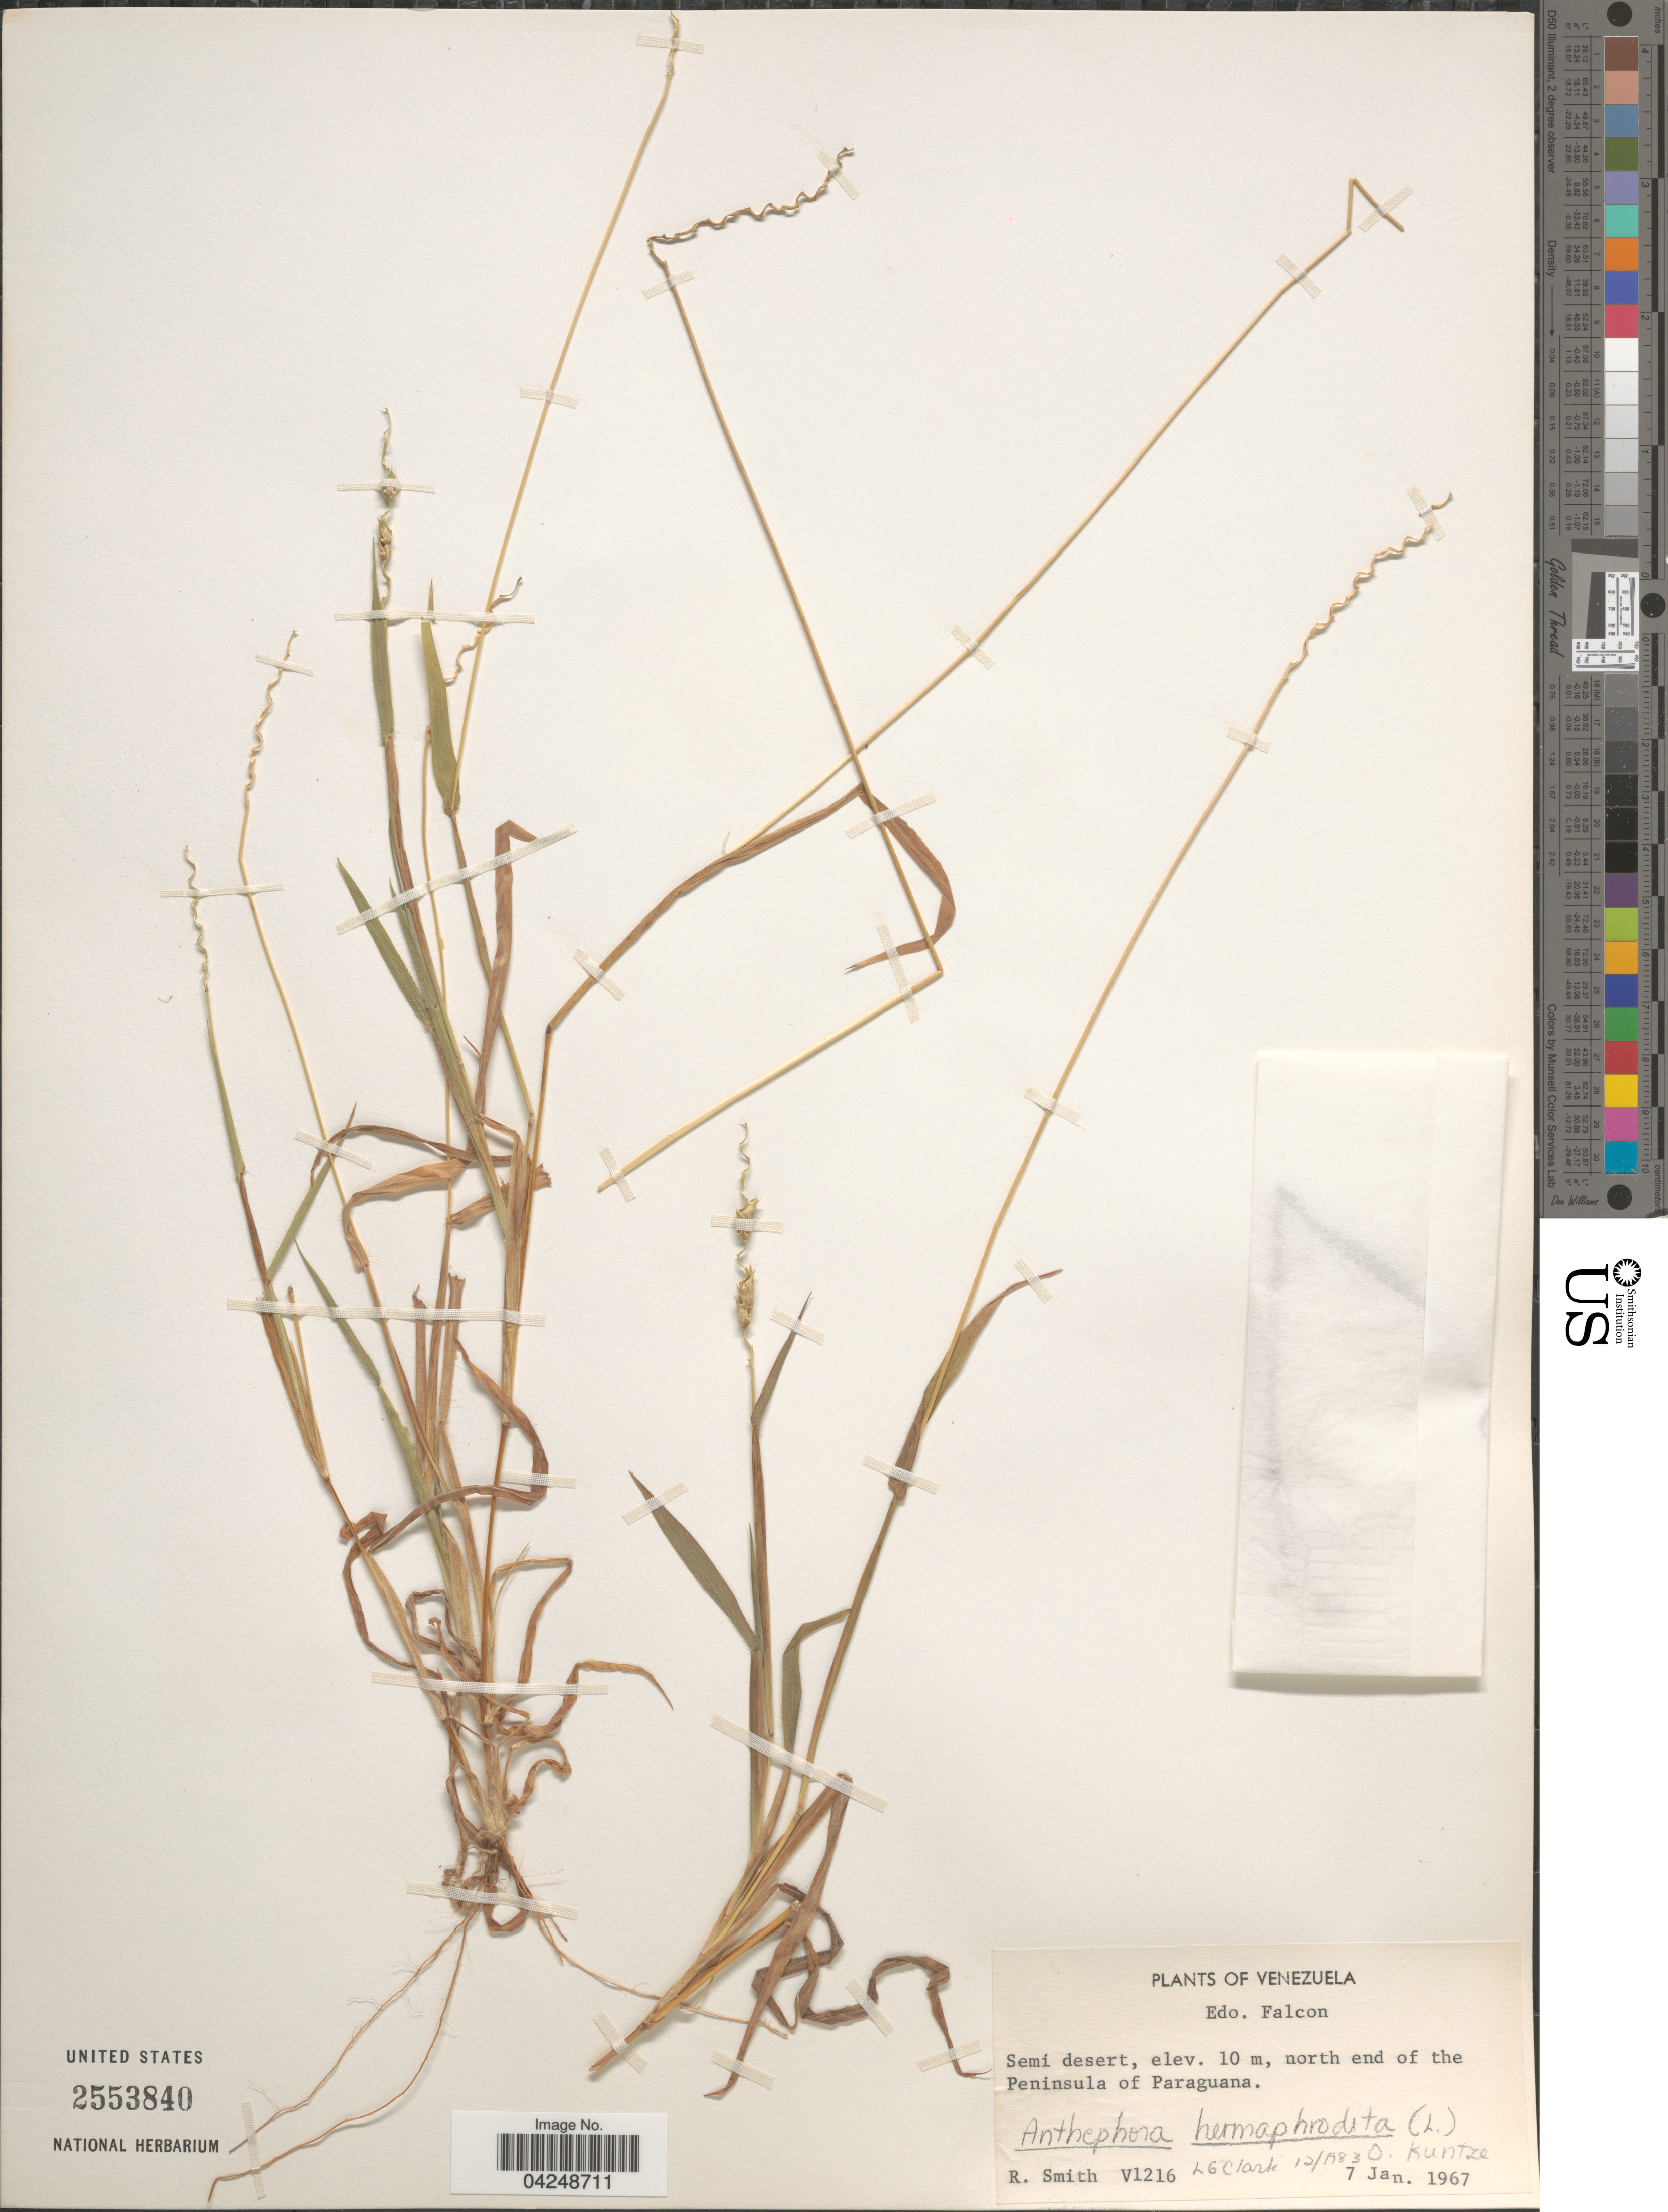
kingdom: Plantae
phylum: Tracheophyta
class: Liliopsida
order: Poales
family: Poaceae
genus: Anthephora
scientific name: Anthephora hermaphrodita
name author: (L.) Kuntze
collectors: R. Smith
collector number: V1216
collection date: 1967-01-07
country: Venezuela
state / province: Falcon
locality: Semi desert, north end of the Peninsula of Paraguana.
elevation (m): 10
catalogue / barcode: US 2553840